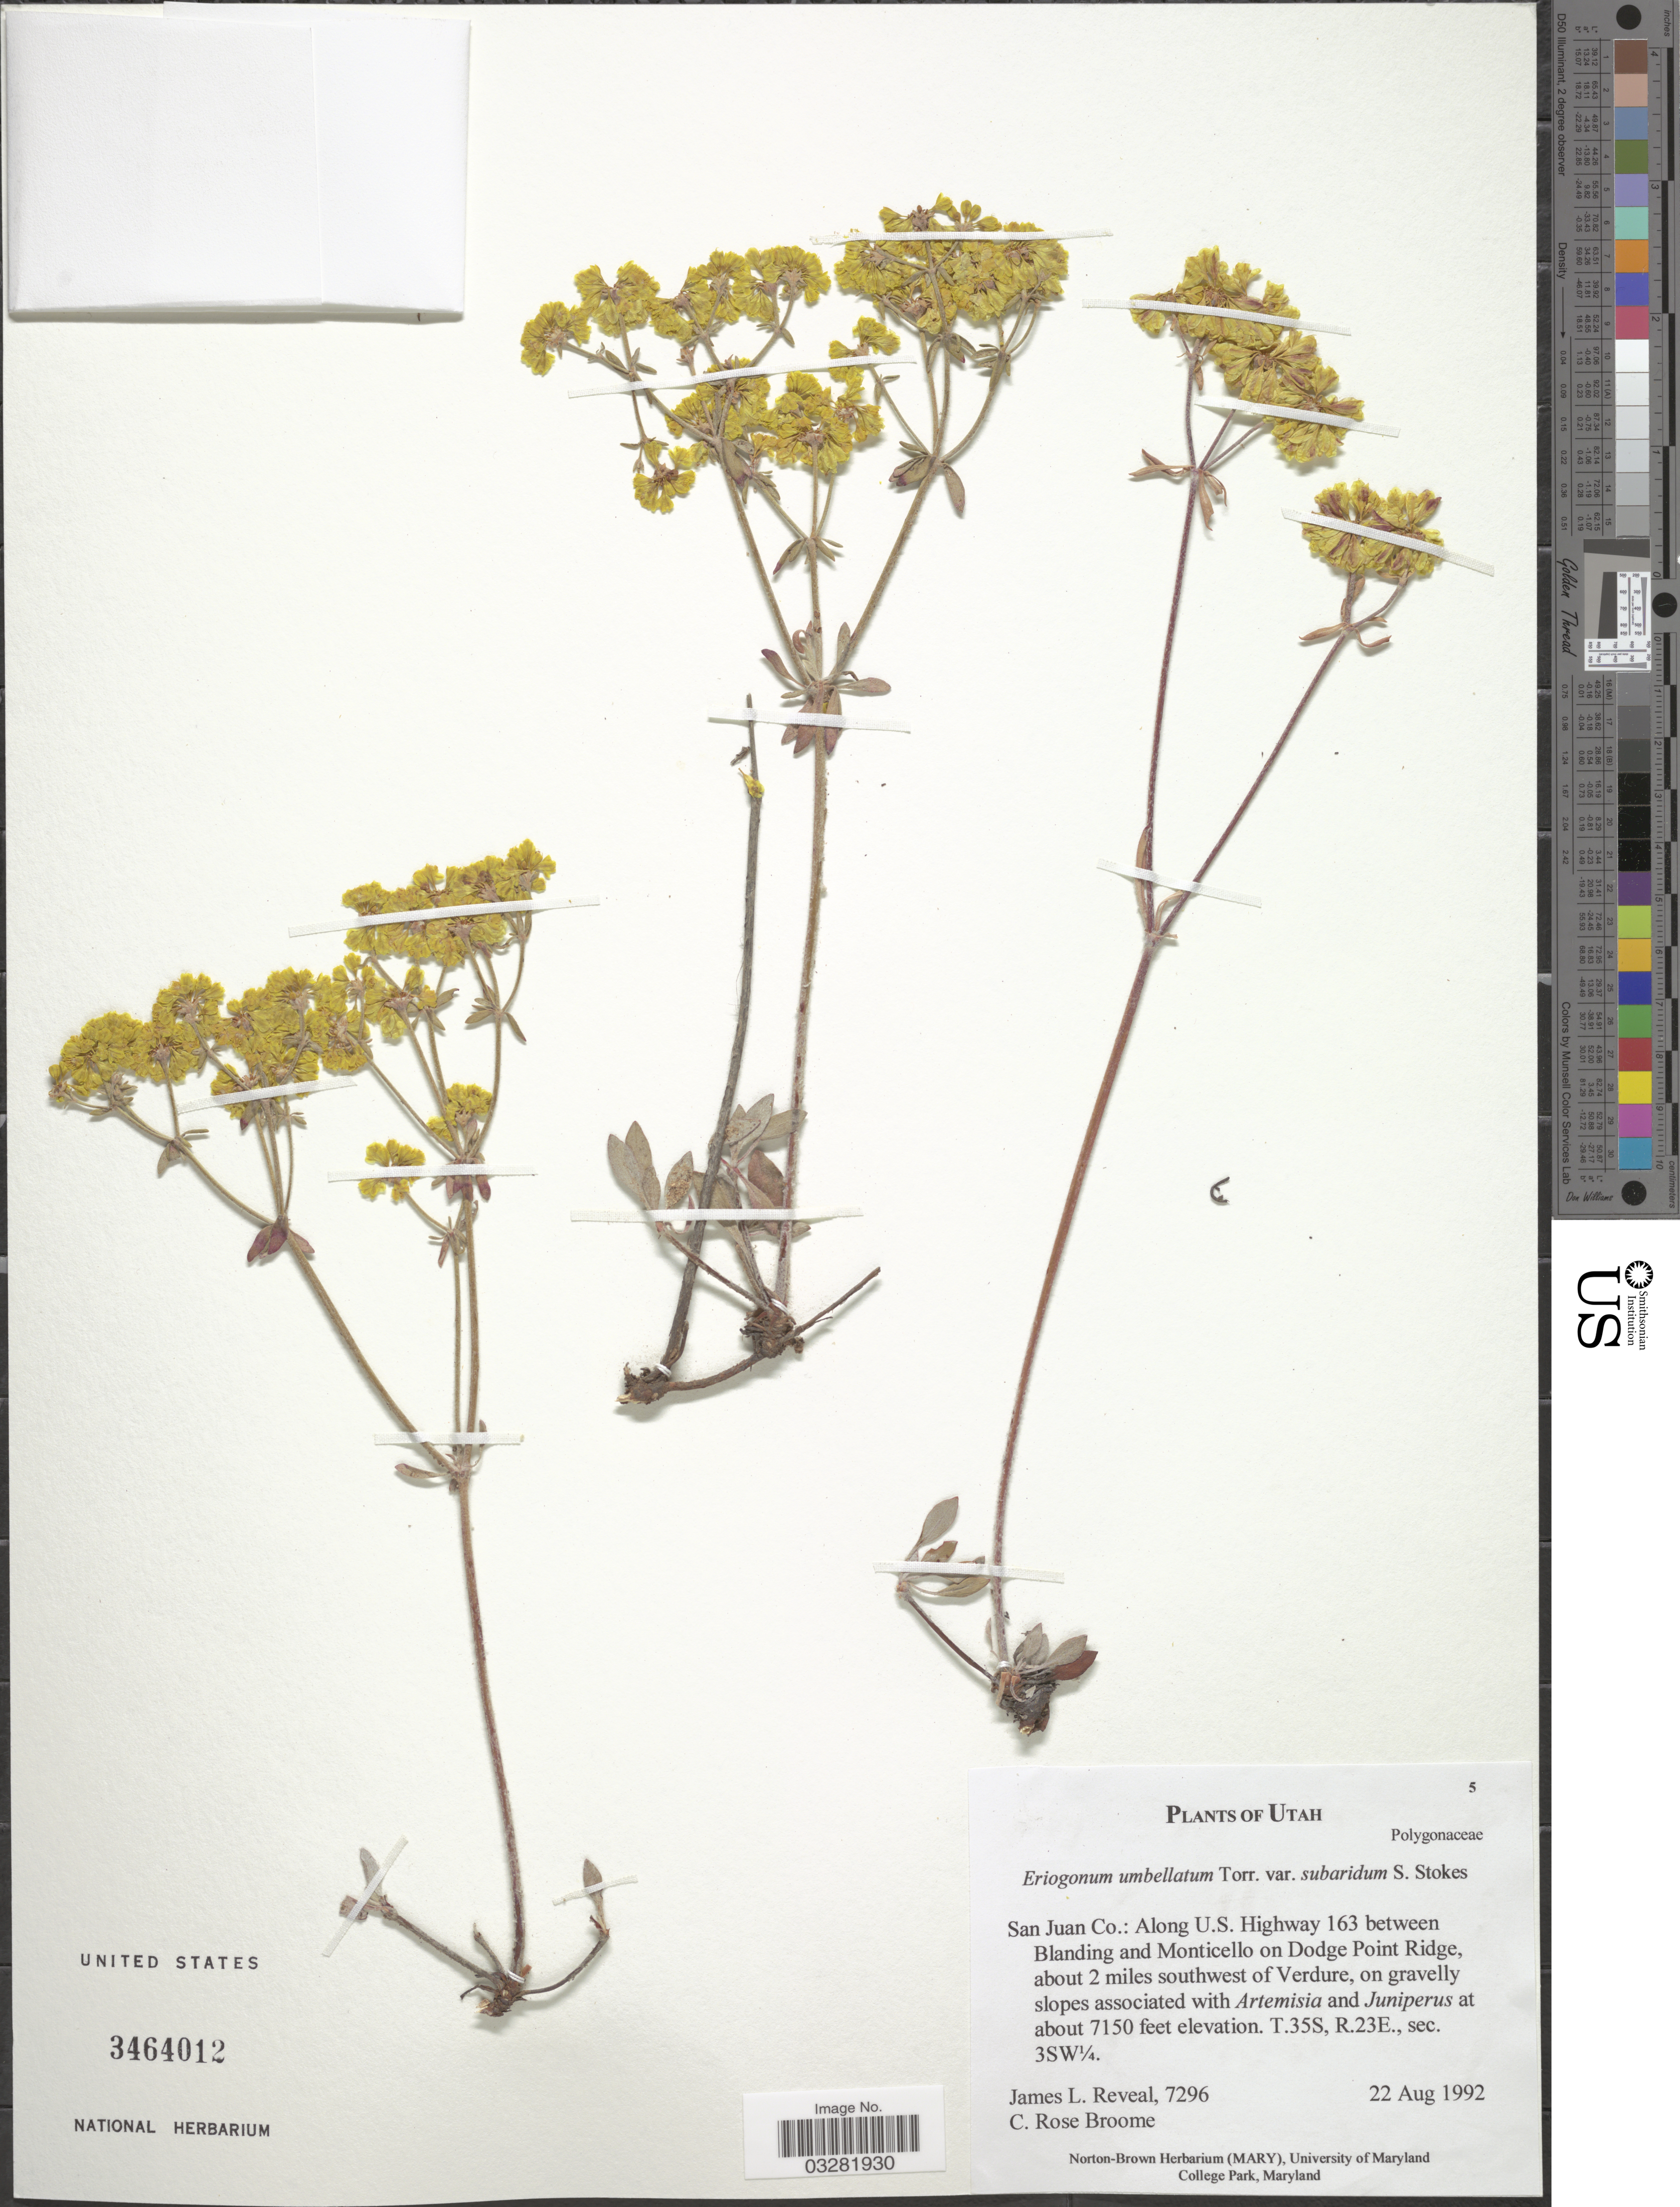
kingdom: Plantae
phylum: Tracheophyta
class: Magnoliopsida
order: Caryophyllales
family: Polygonaceae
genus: Eriogonum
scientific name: Eriogonum umbellatum var. subaridum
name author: S. Stokes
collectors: J. L. Reveal & C. R. Broome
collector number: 7296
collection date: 1992-08-22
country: United States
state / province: Utah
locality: San Juan Co.: Along U.S. Highway 163 between Blanding and Monticello on Dodge Point Ridge, about 2 miles southwest of Verdure. T.35S, R.23E., sec. 3SW¼.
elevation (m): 2179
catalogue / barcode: US 3464012